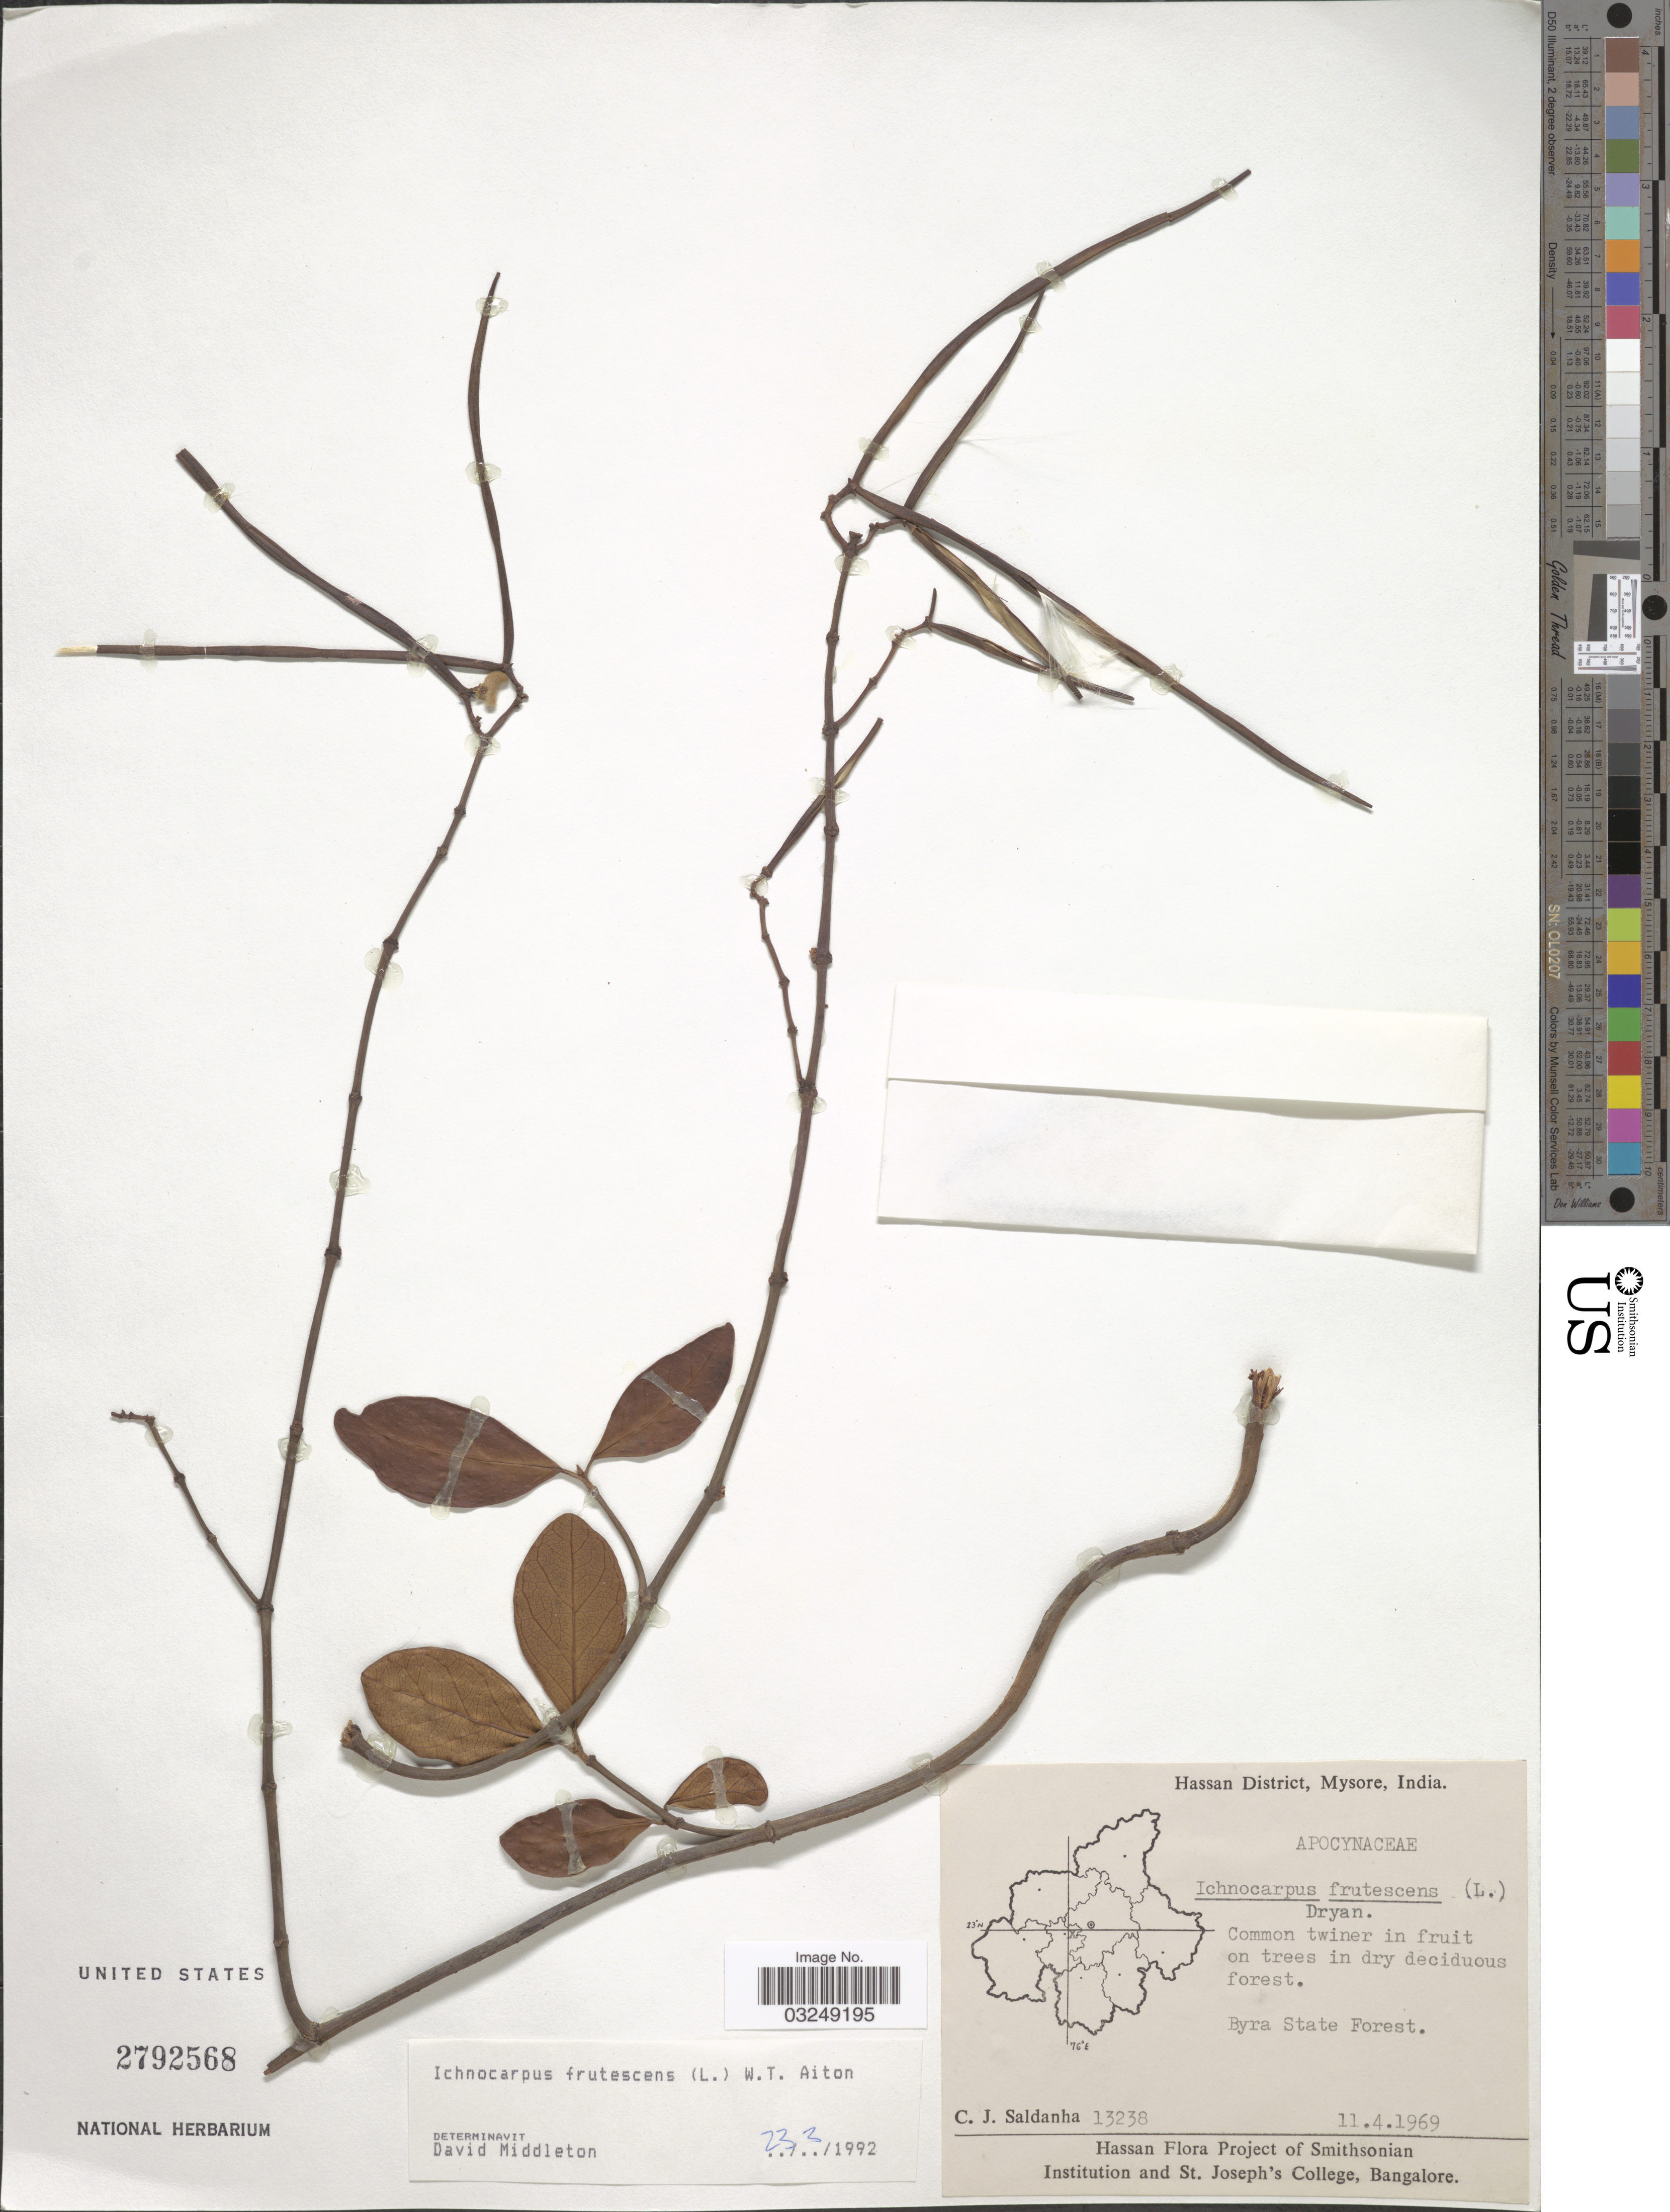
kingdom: Plantae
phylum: Tracheophyta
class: Magnoliopsida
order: Gentianales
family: Apocynaceae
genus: Ichnocarpus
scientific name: Ichnocarpus frutescens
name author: (L.) W.T. Aiton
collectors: C. J. Saldanha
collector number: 13238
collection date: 1969-04-11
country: India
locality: Hassan District, Mysore. Byra State Forest.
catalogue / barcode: US 2792568